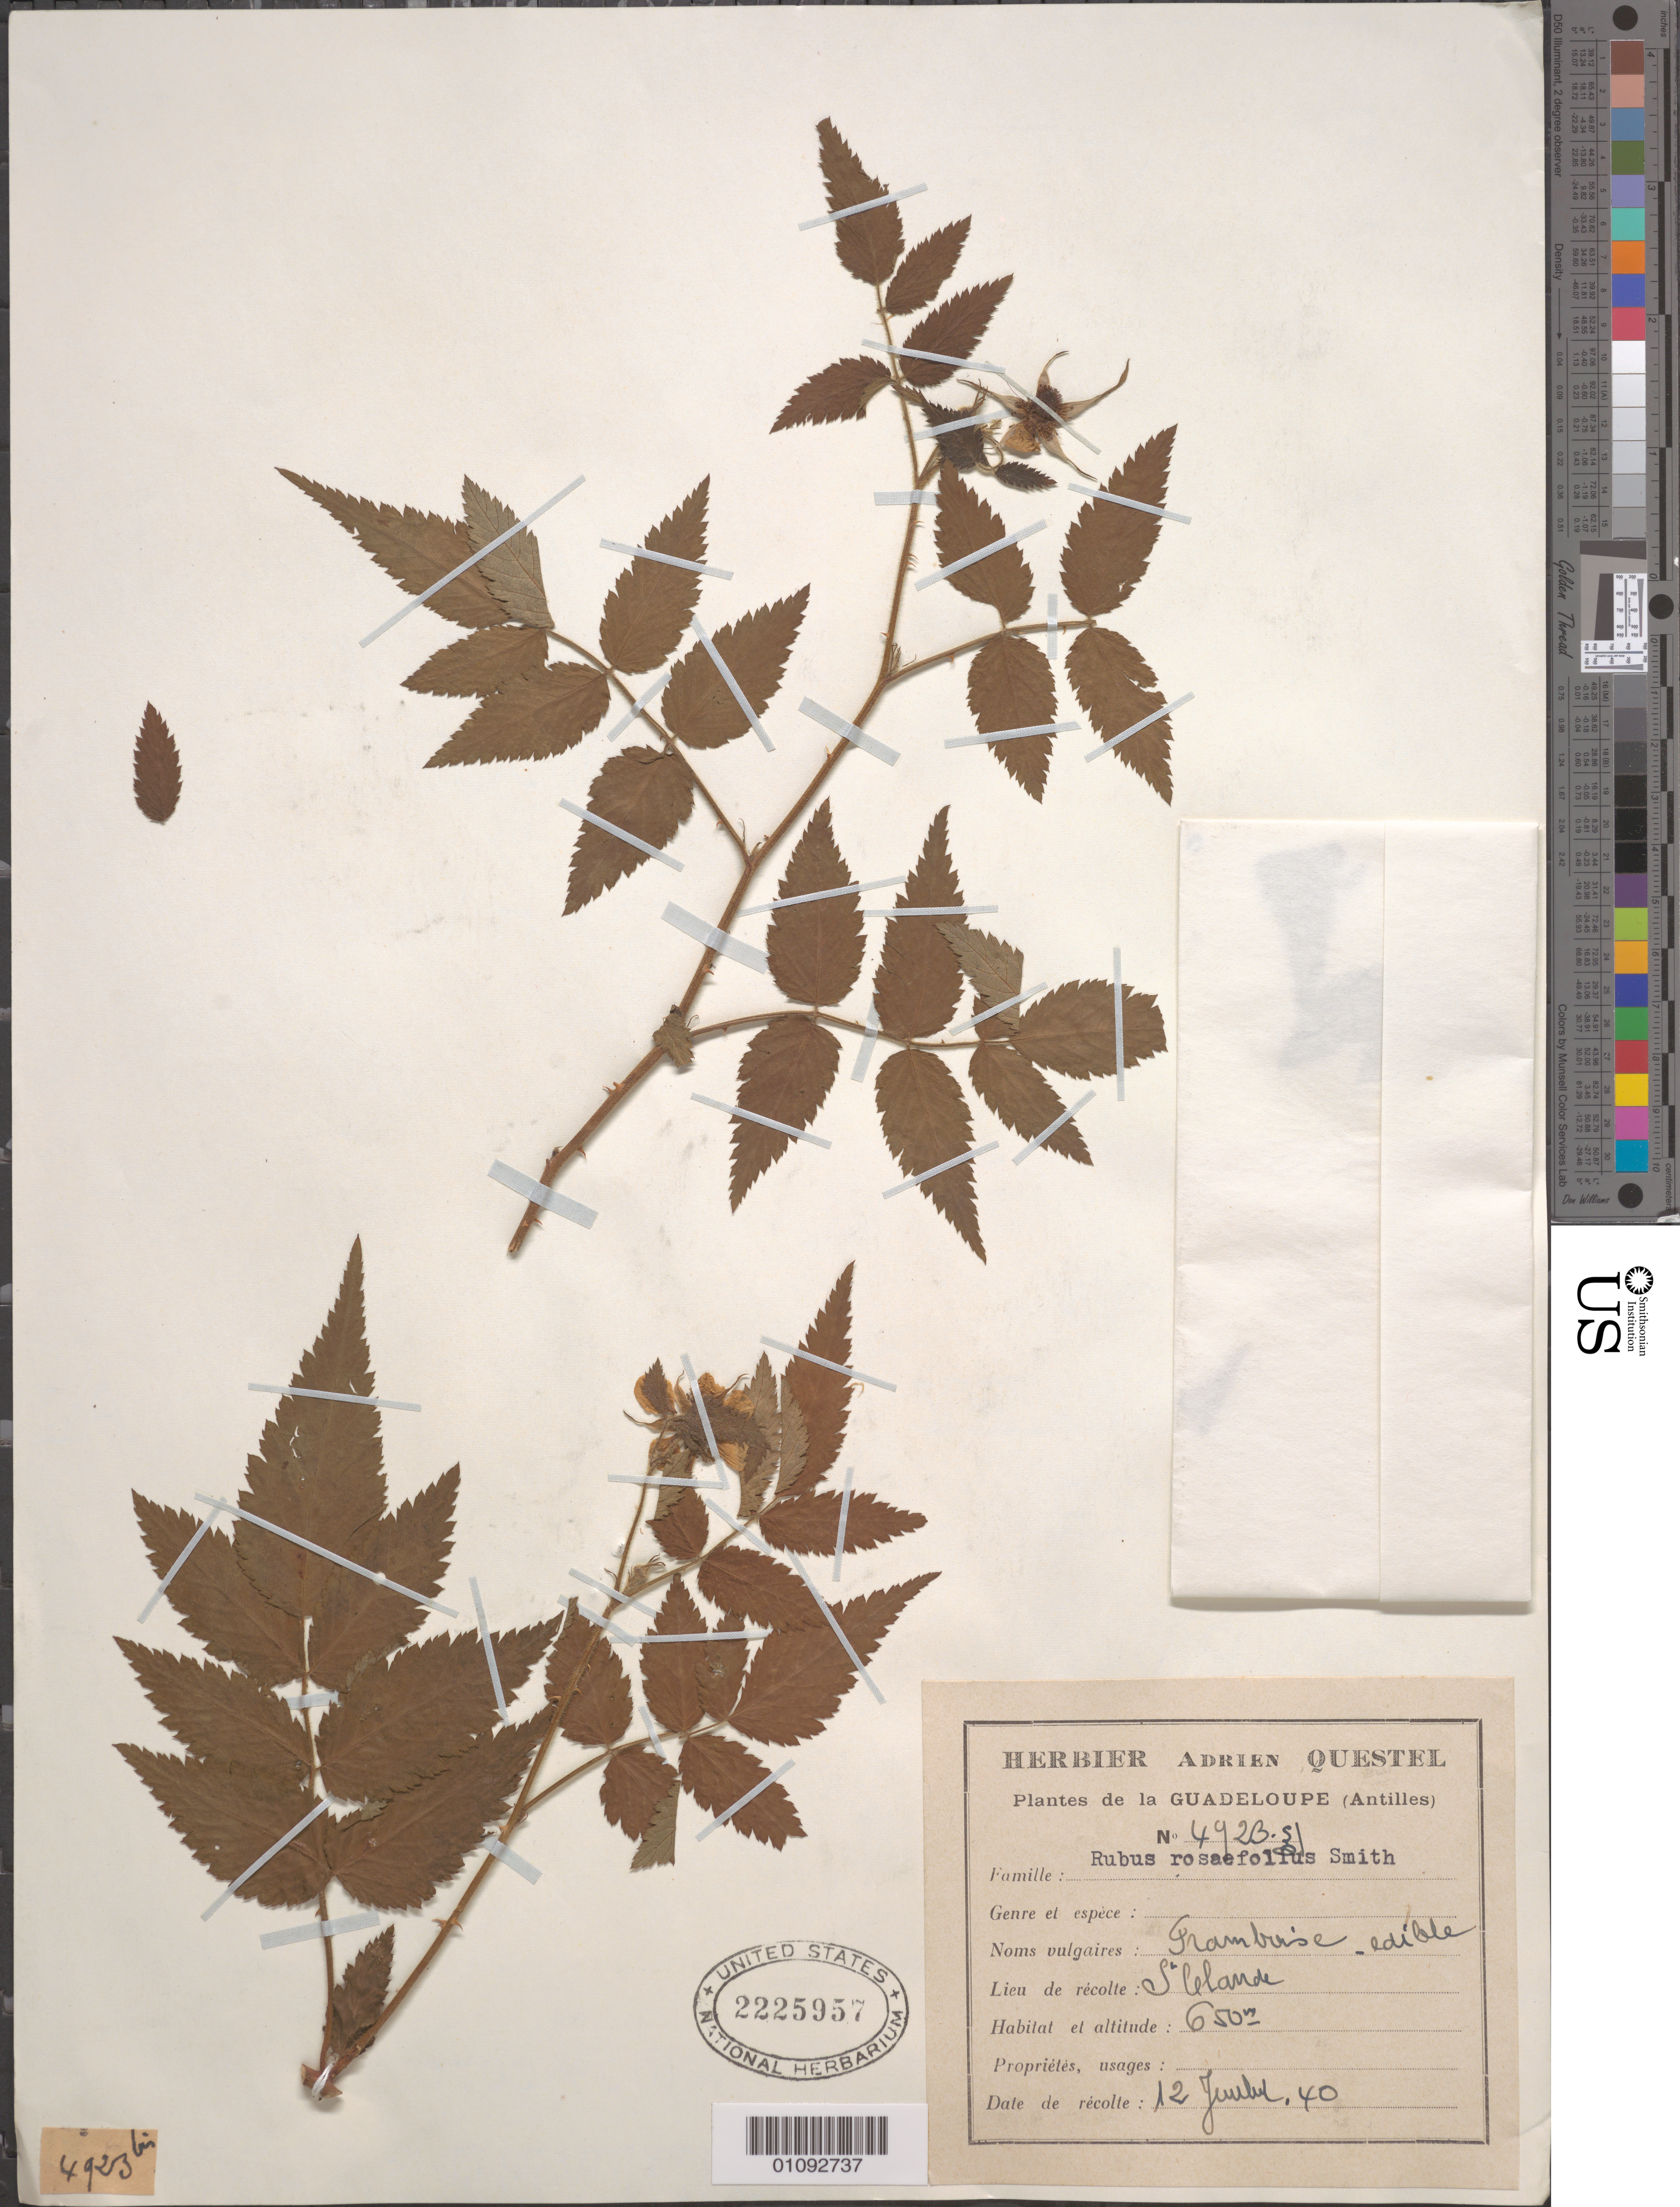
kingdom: Plantae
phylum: Tracheophyta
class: Magnoliopsida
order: Rosales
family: Rosaceae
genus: Rubus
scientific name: Rubus rosifolius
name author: Sm.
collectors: A. Questel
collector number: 492B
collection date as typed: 12 Jul 1940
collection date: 1940-07-12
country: Guadeloupe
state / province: St. Claude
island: Basse Terre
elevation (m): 650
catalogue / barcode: US 2225957